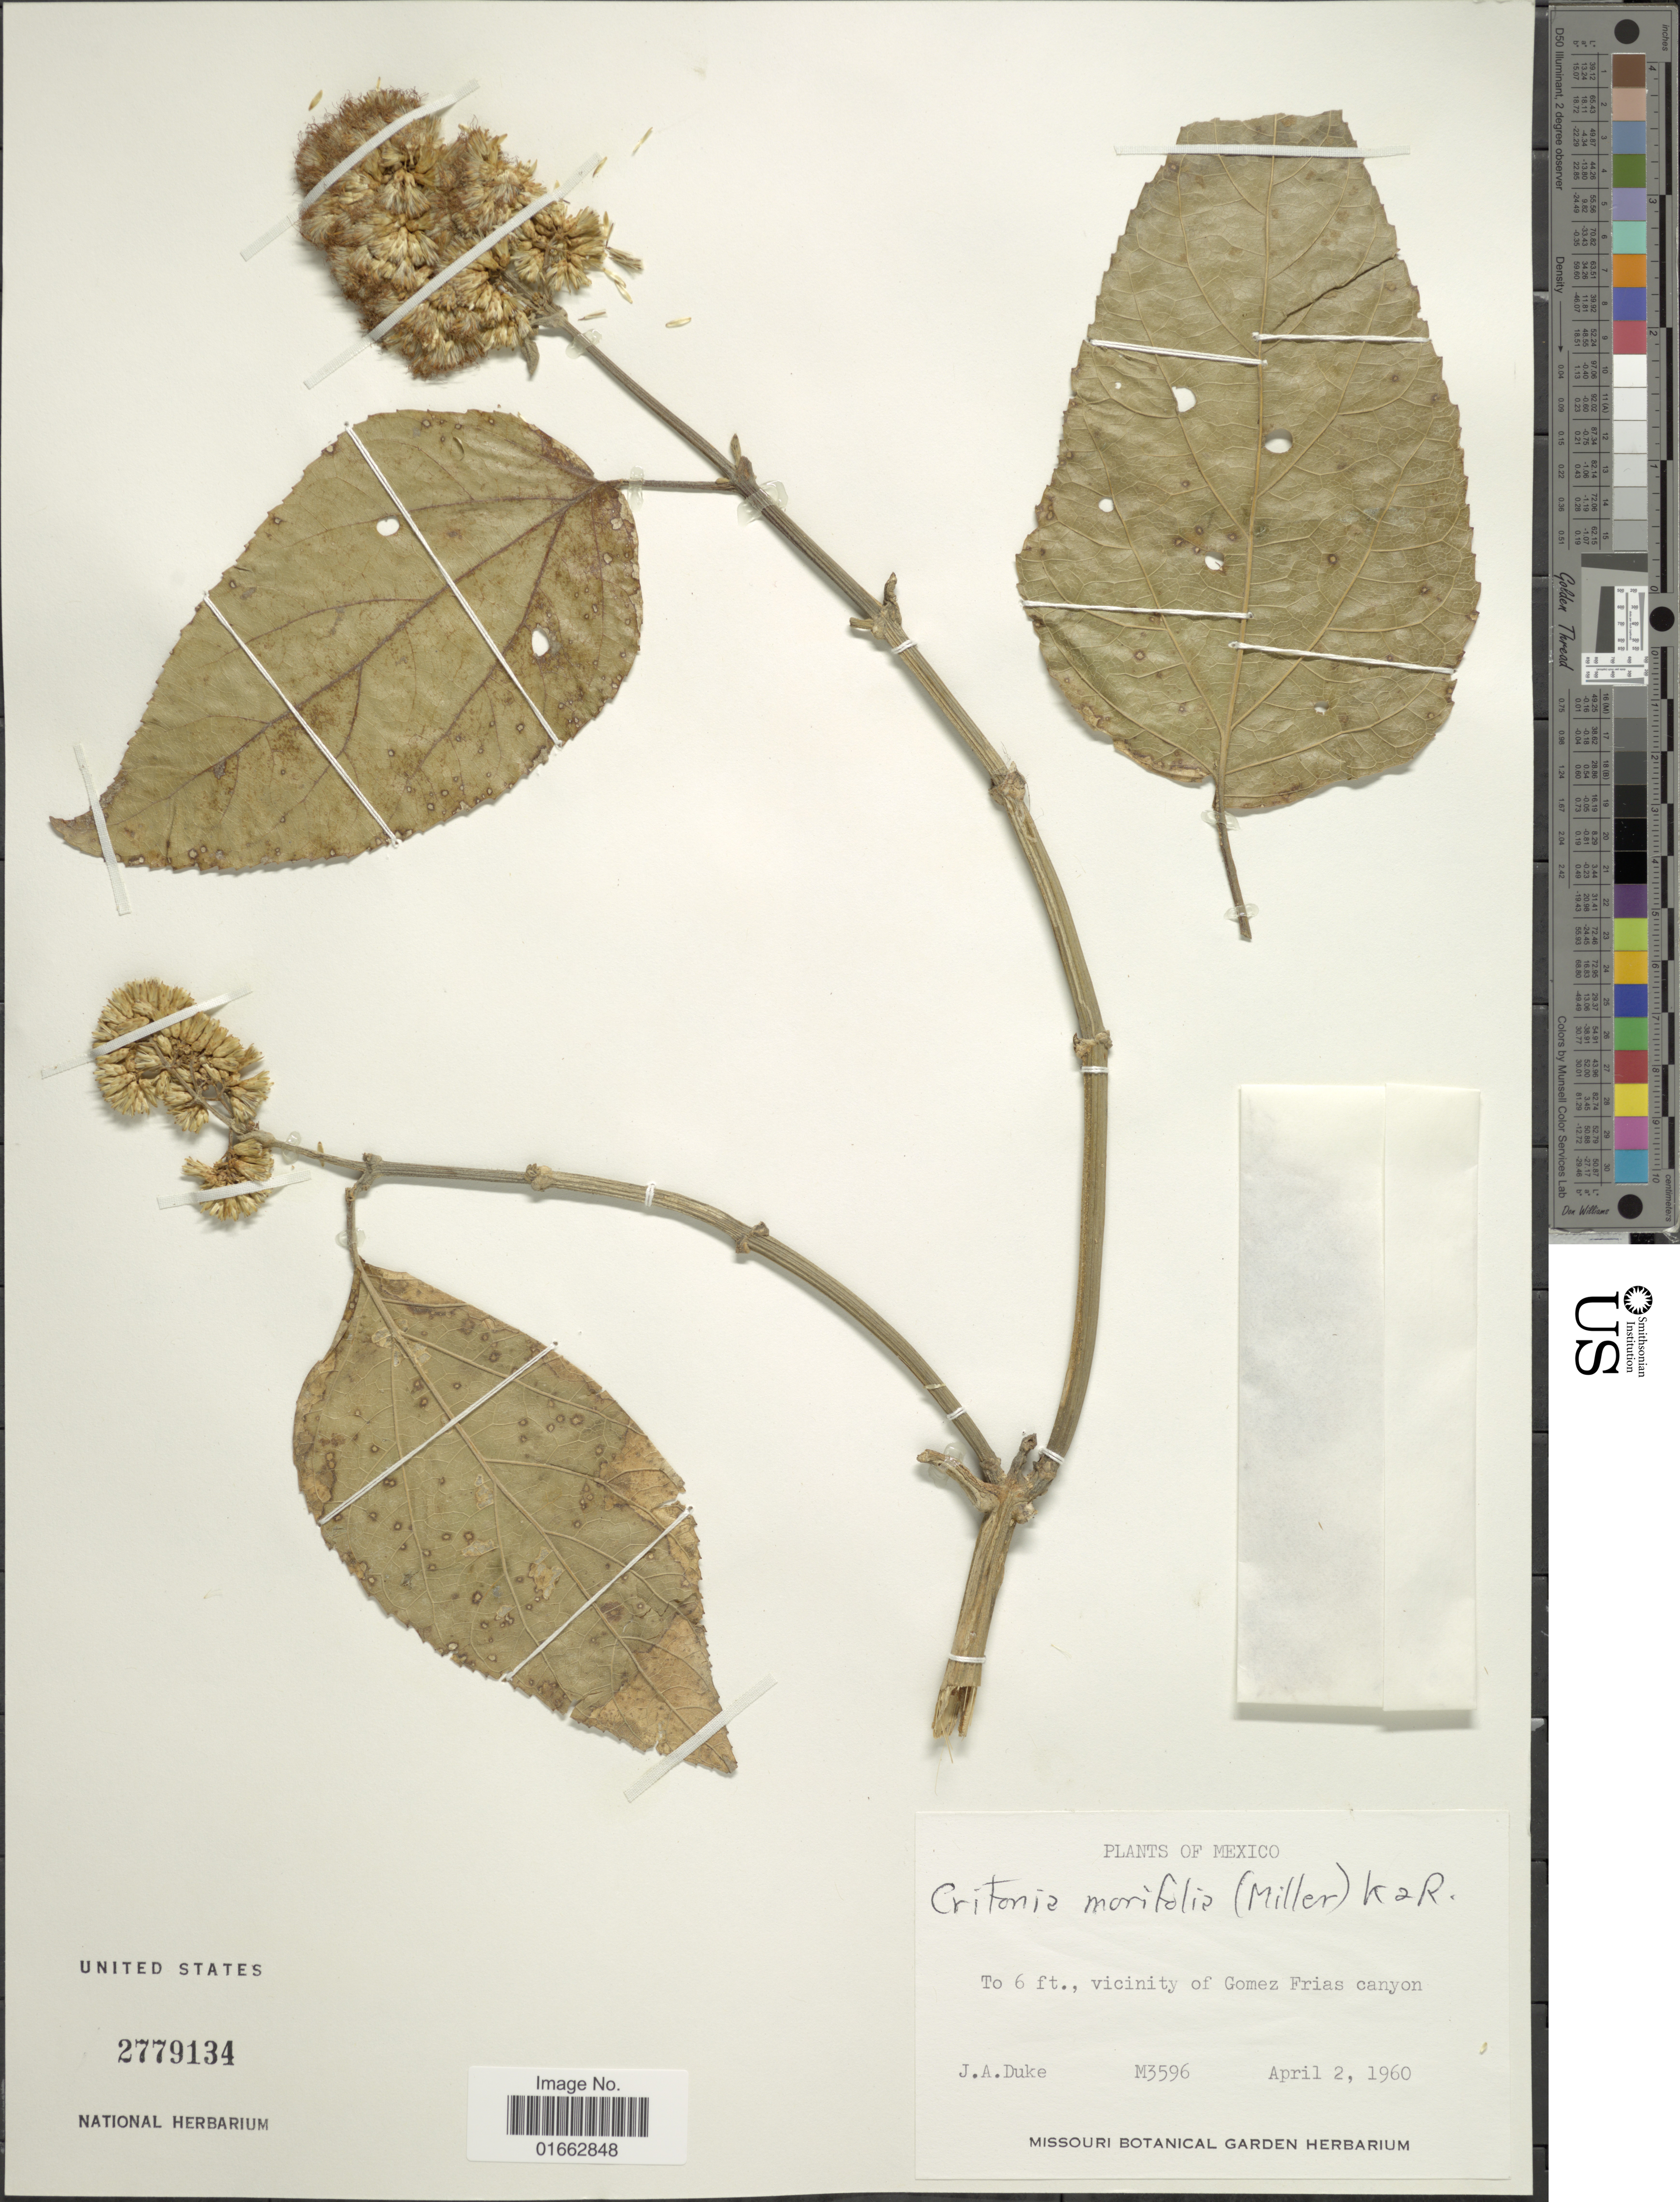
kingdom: Plantae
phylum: Tracheophyta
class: Magnoliopsida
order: Asterales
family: Asteraceae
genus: Critonia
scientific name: Critonia morifolia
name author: (Mill.) R.M. King & H. Rob.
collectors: J. A. Duke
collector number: M3596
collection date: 1960-04-02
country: Mexico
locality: Vicinity of Gomez Frias Canyon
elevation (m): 2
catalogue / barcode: US 2779134